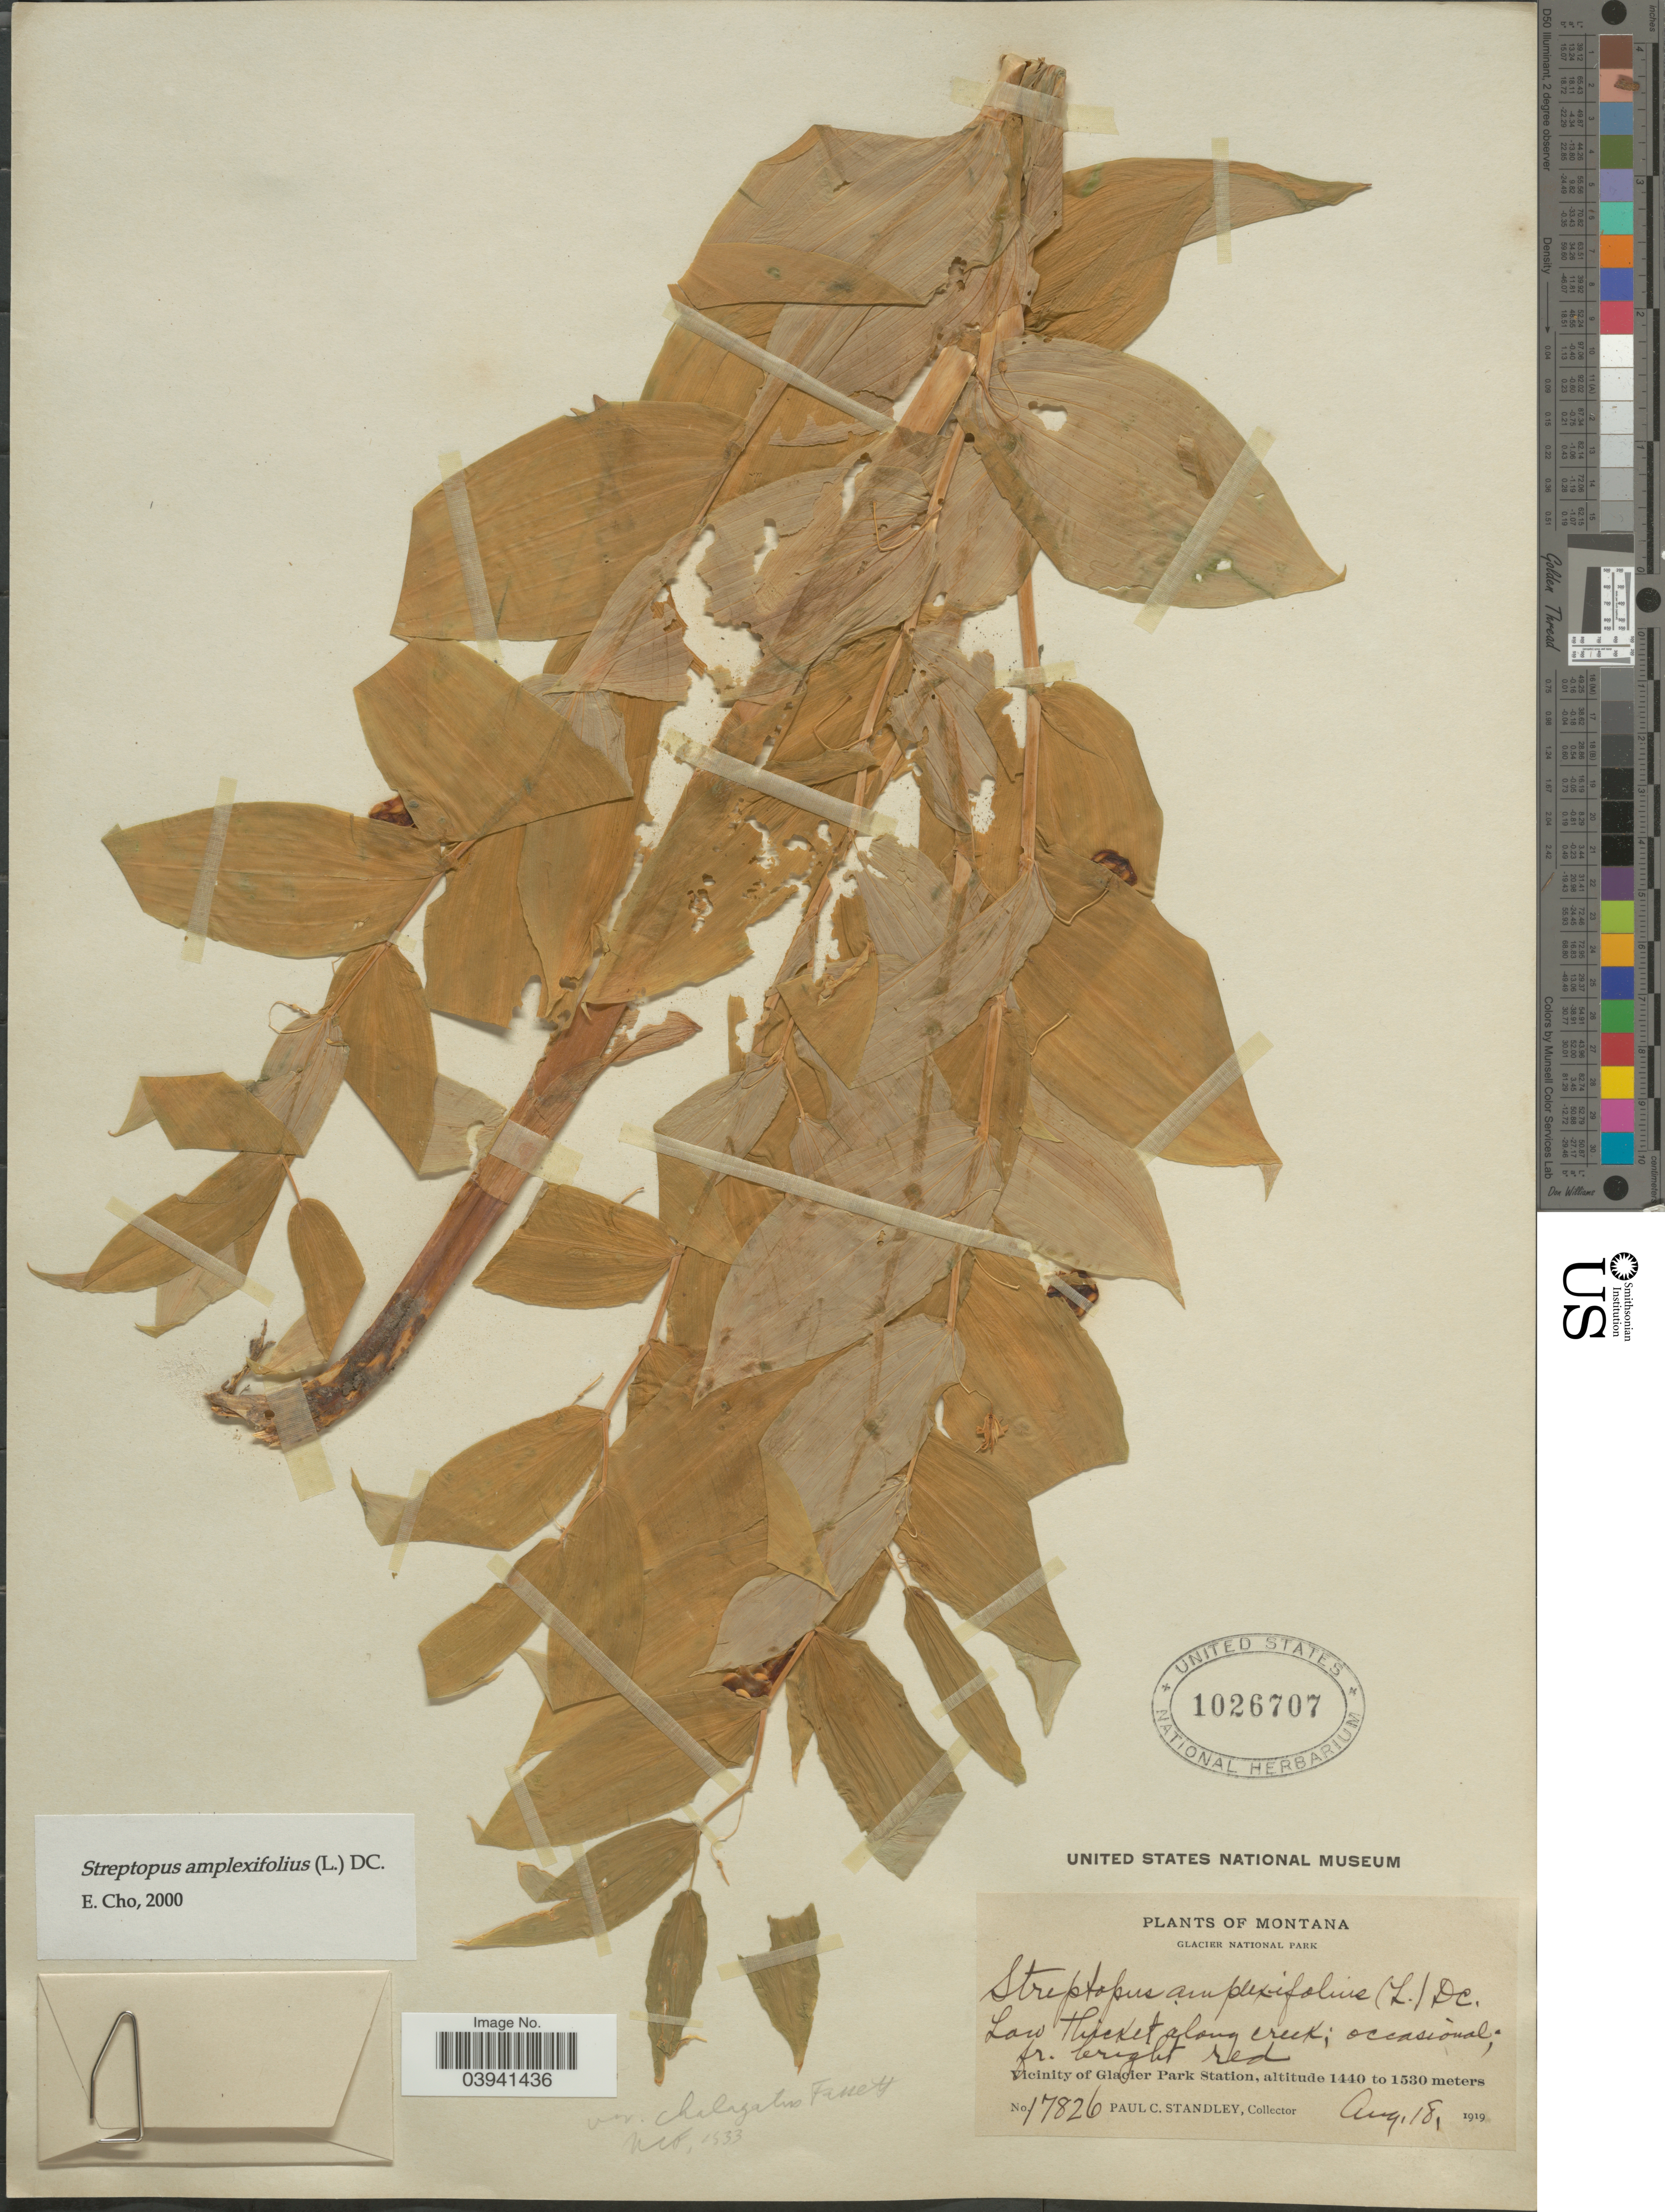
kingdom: Plantae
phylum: Tracheophyta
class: Liliopsida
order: Liliales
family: Liliaceae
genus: Streptopus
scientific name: Streptopus amplexifolius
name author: (L.) DC.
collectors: P. C. Standley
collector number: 17826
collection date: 1919-08-18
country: United States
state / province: Montana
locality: Glacier National Park. Vicinity of Glacier Park Station.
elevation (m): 1440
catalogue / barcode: US 1026707